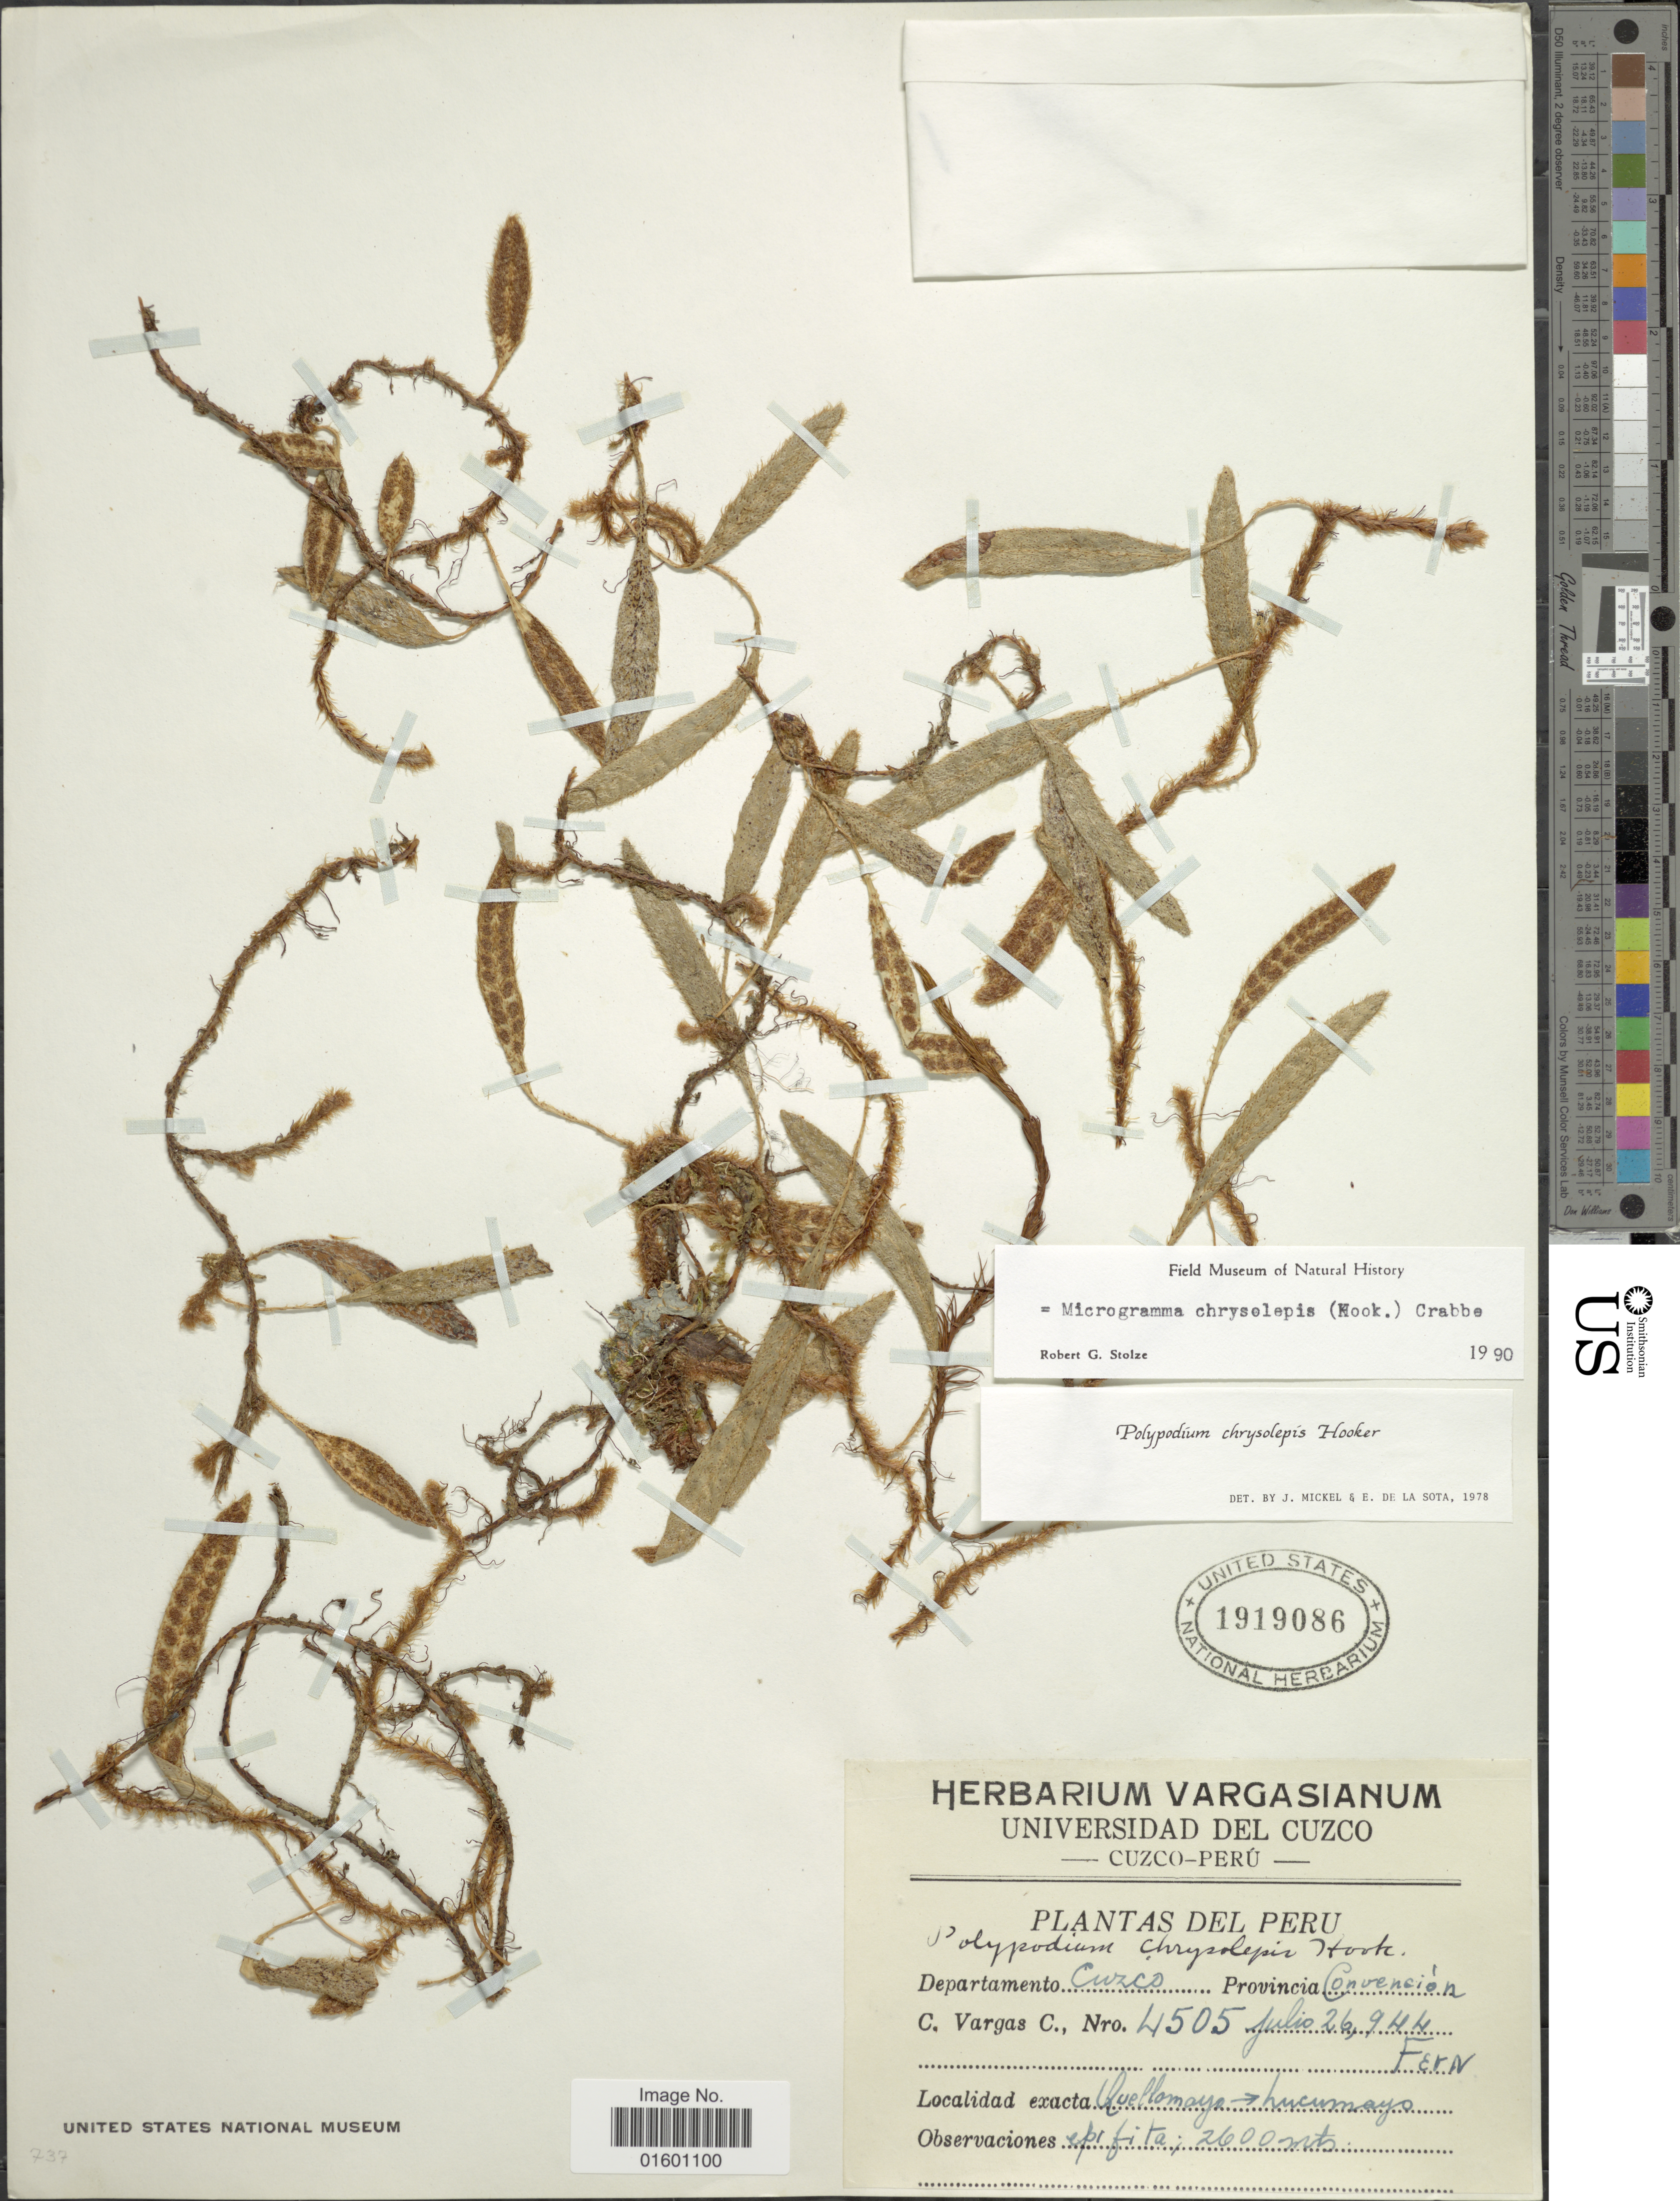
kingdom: Plantae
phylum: Tracheophyta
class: Polypodiopsida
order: Polypodiales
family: Polypodiaceae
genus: Microgramma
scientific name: Microgramma chrysolepis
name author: (Hook.) Crabbe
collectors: C. Vargas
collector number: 4505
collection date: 1944-07-26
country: Peru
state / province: Cusco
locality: Quellomayo -> Lucumayo, Provincia Convención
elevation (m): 2600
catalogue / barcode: US 1919086